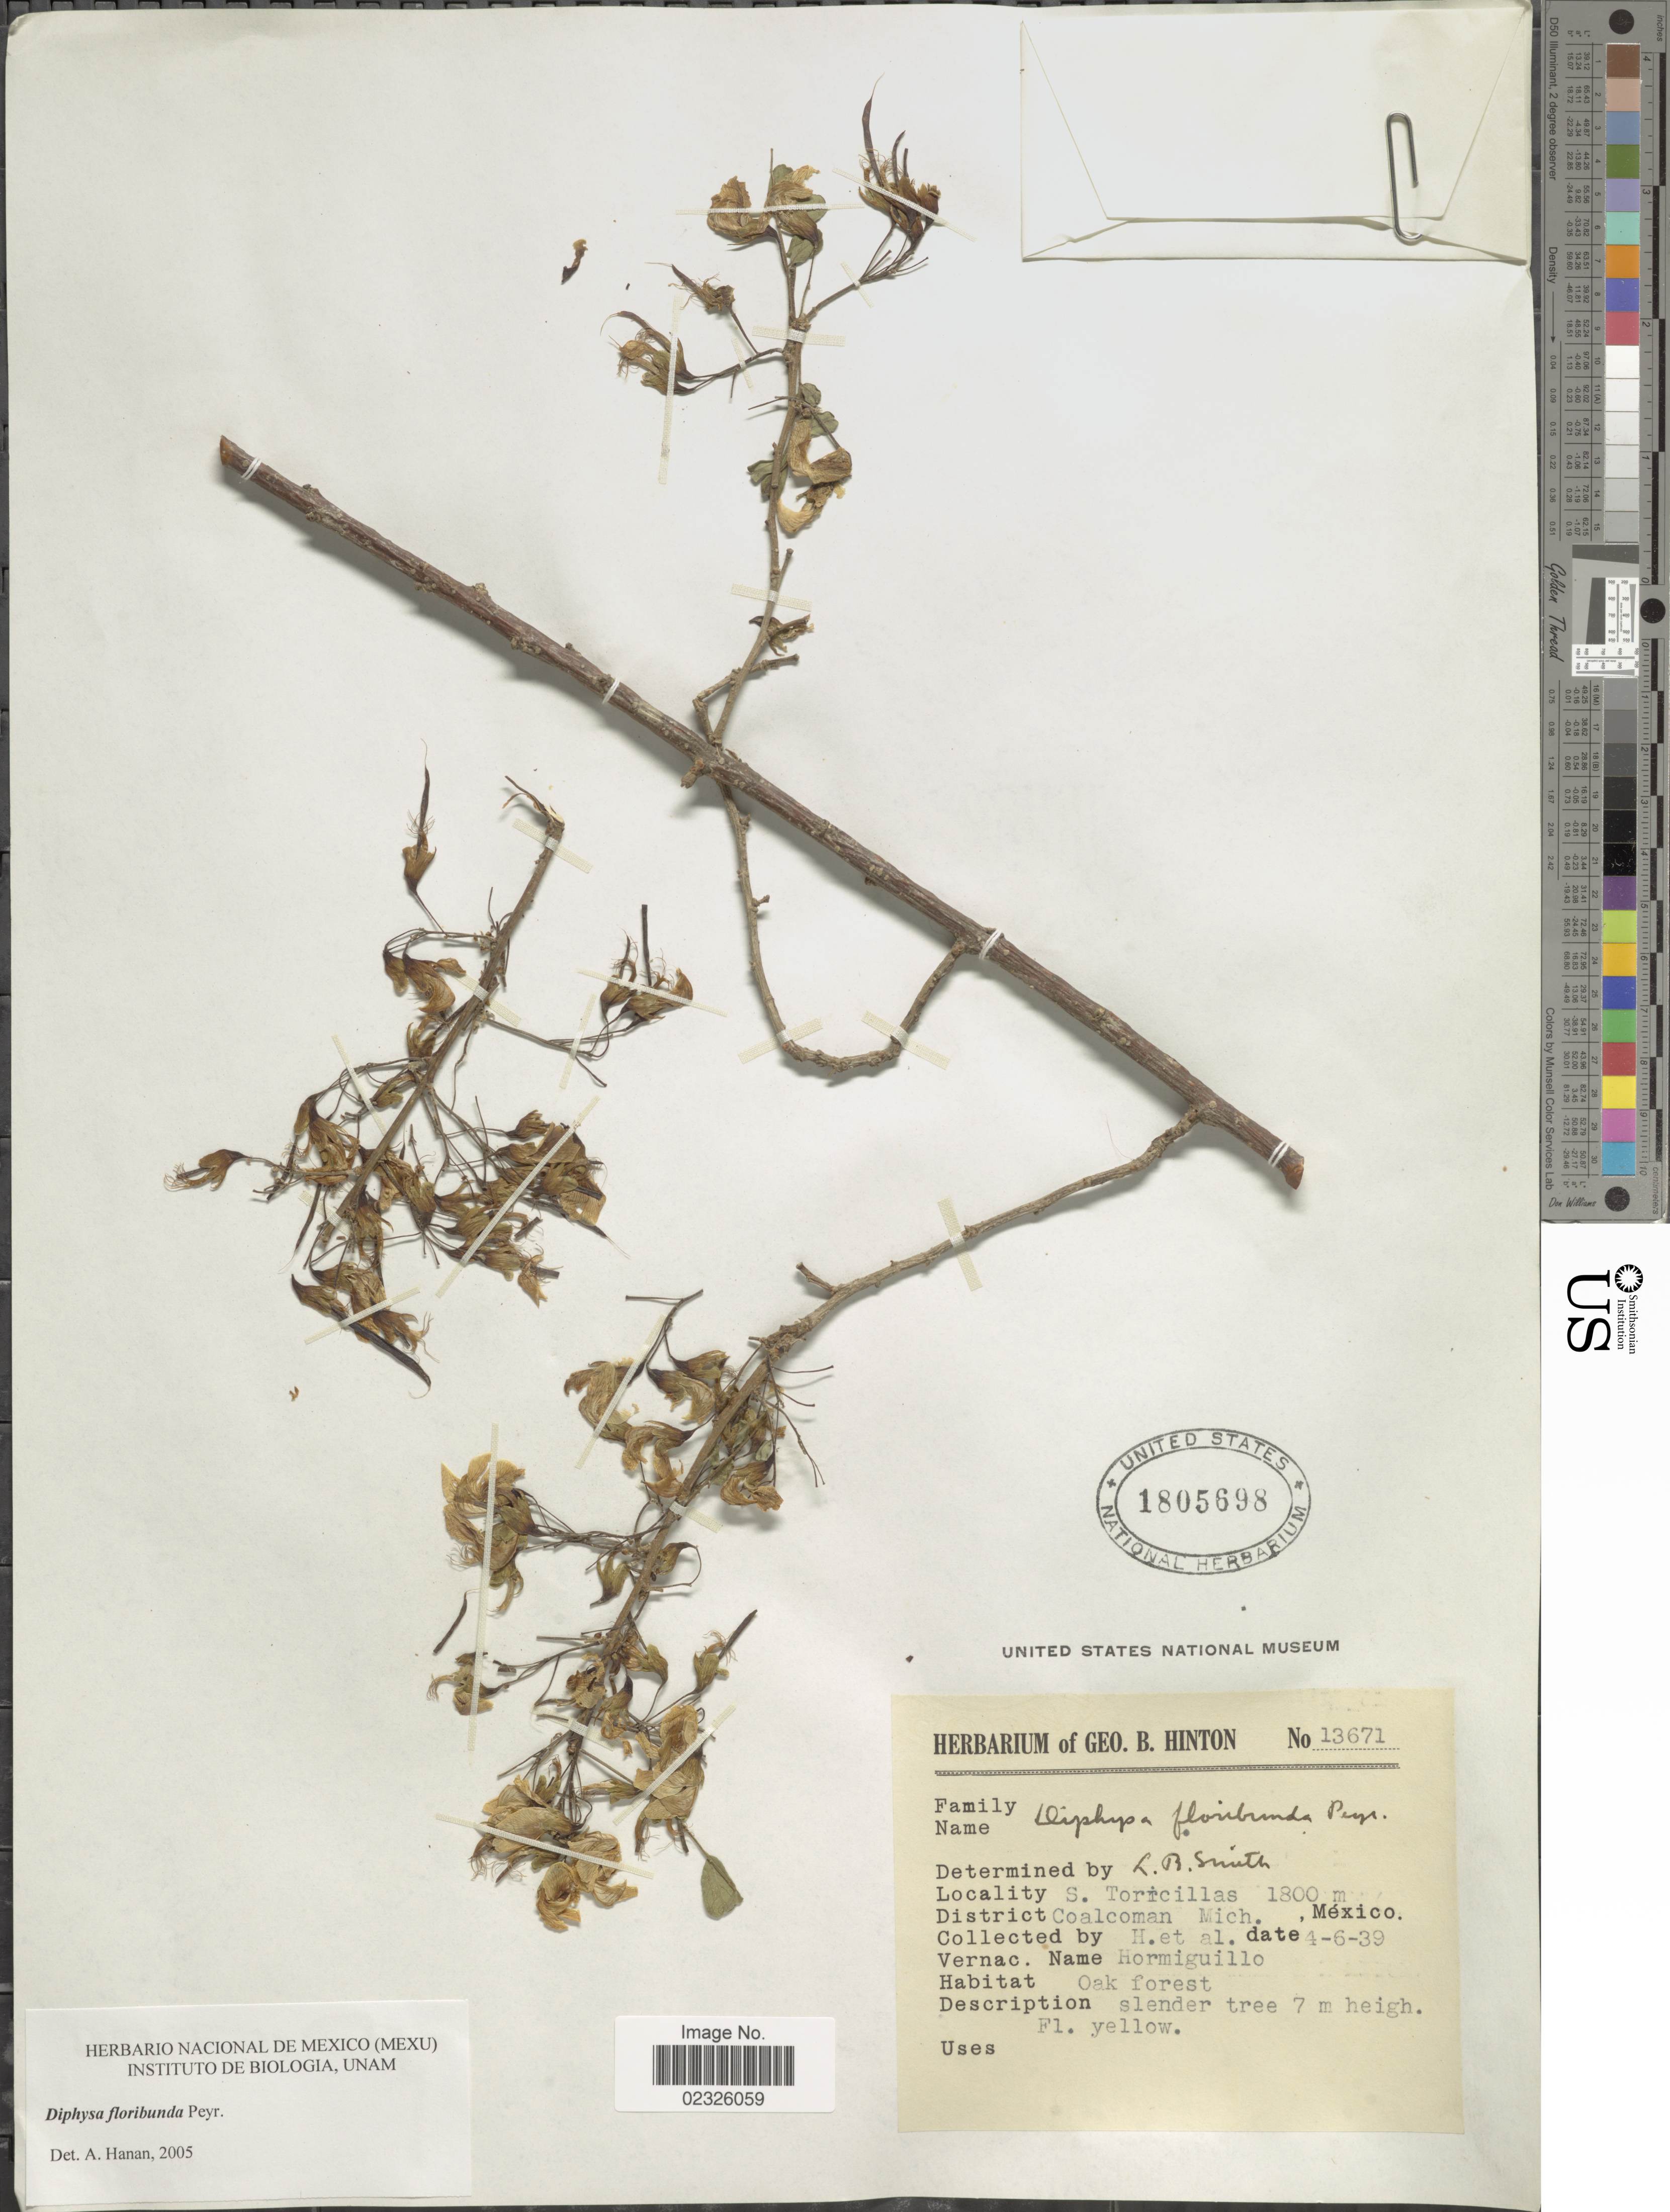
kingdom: Plantae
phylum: Tracheophyta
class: Magnoliopsida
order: Fabales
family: Fabaceae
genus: Diphysa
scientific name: Diphysa floribunda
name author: Peyr.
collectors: G. B. Hinton & et al.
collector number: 13671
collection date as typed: Transcribed d/m/y: 6/4/39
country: Mexico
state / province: Michoacán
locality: S. Toricillas, District Coalcoman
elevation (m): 1800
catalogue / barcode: US 1805698